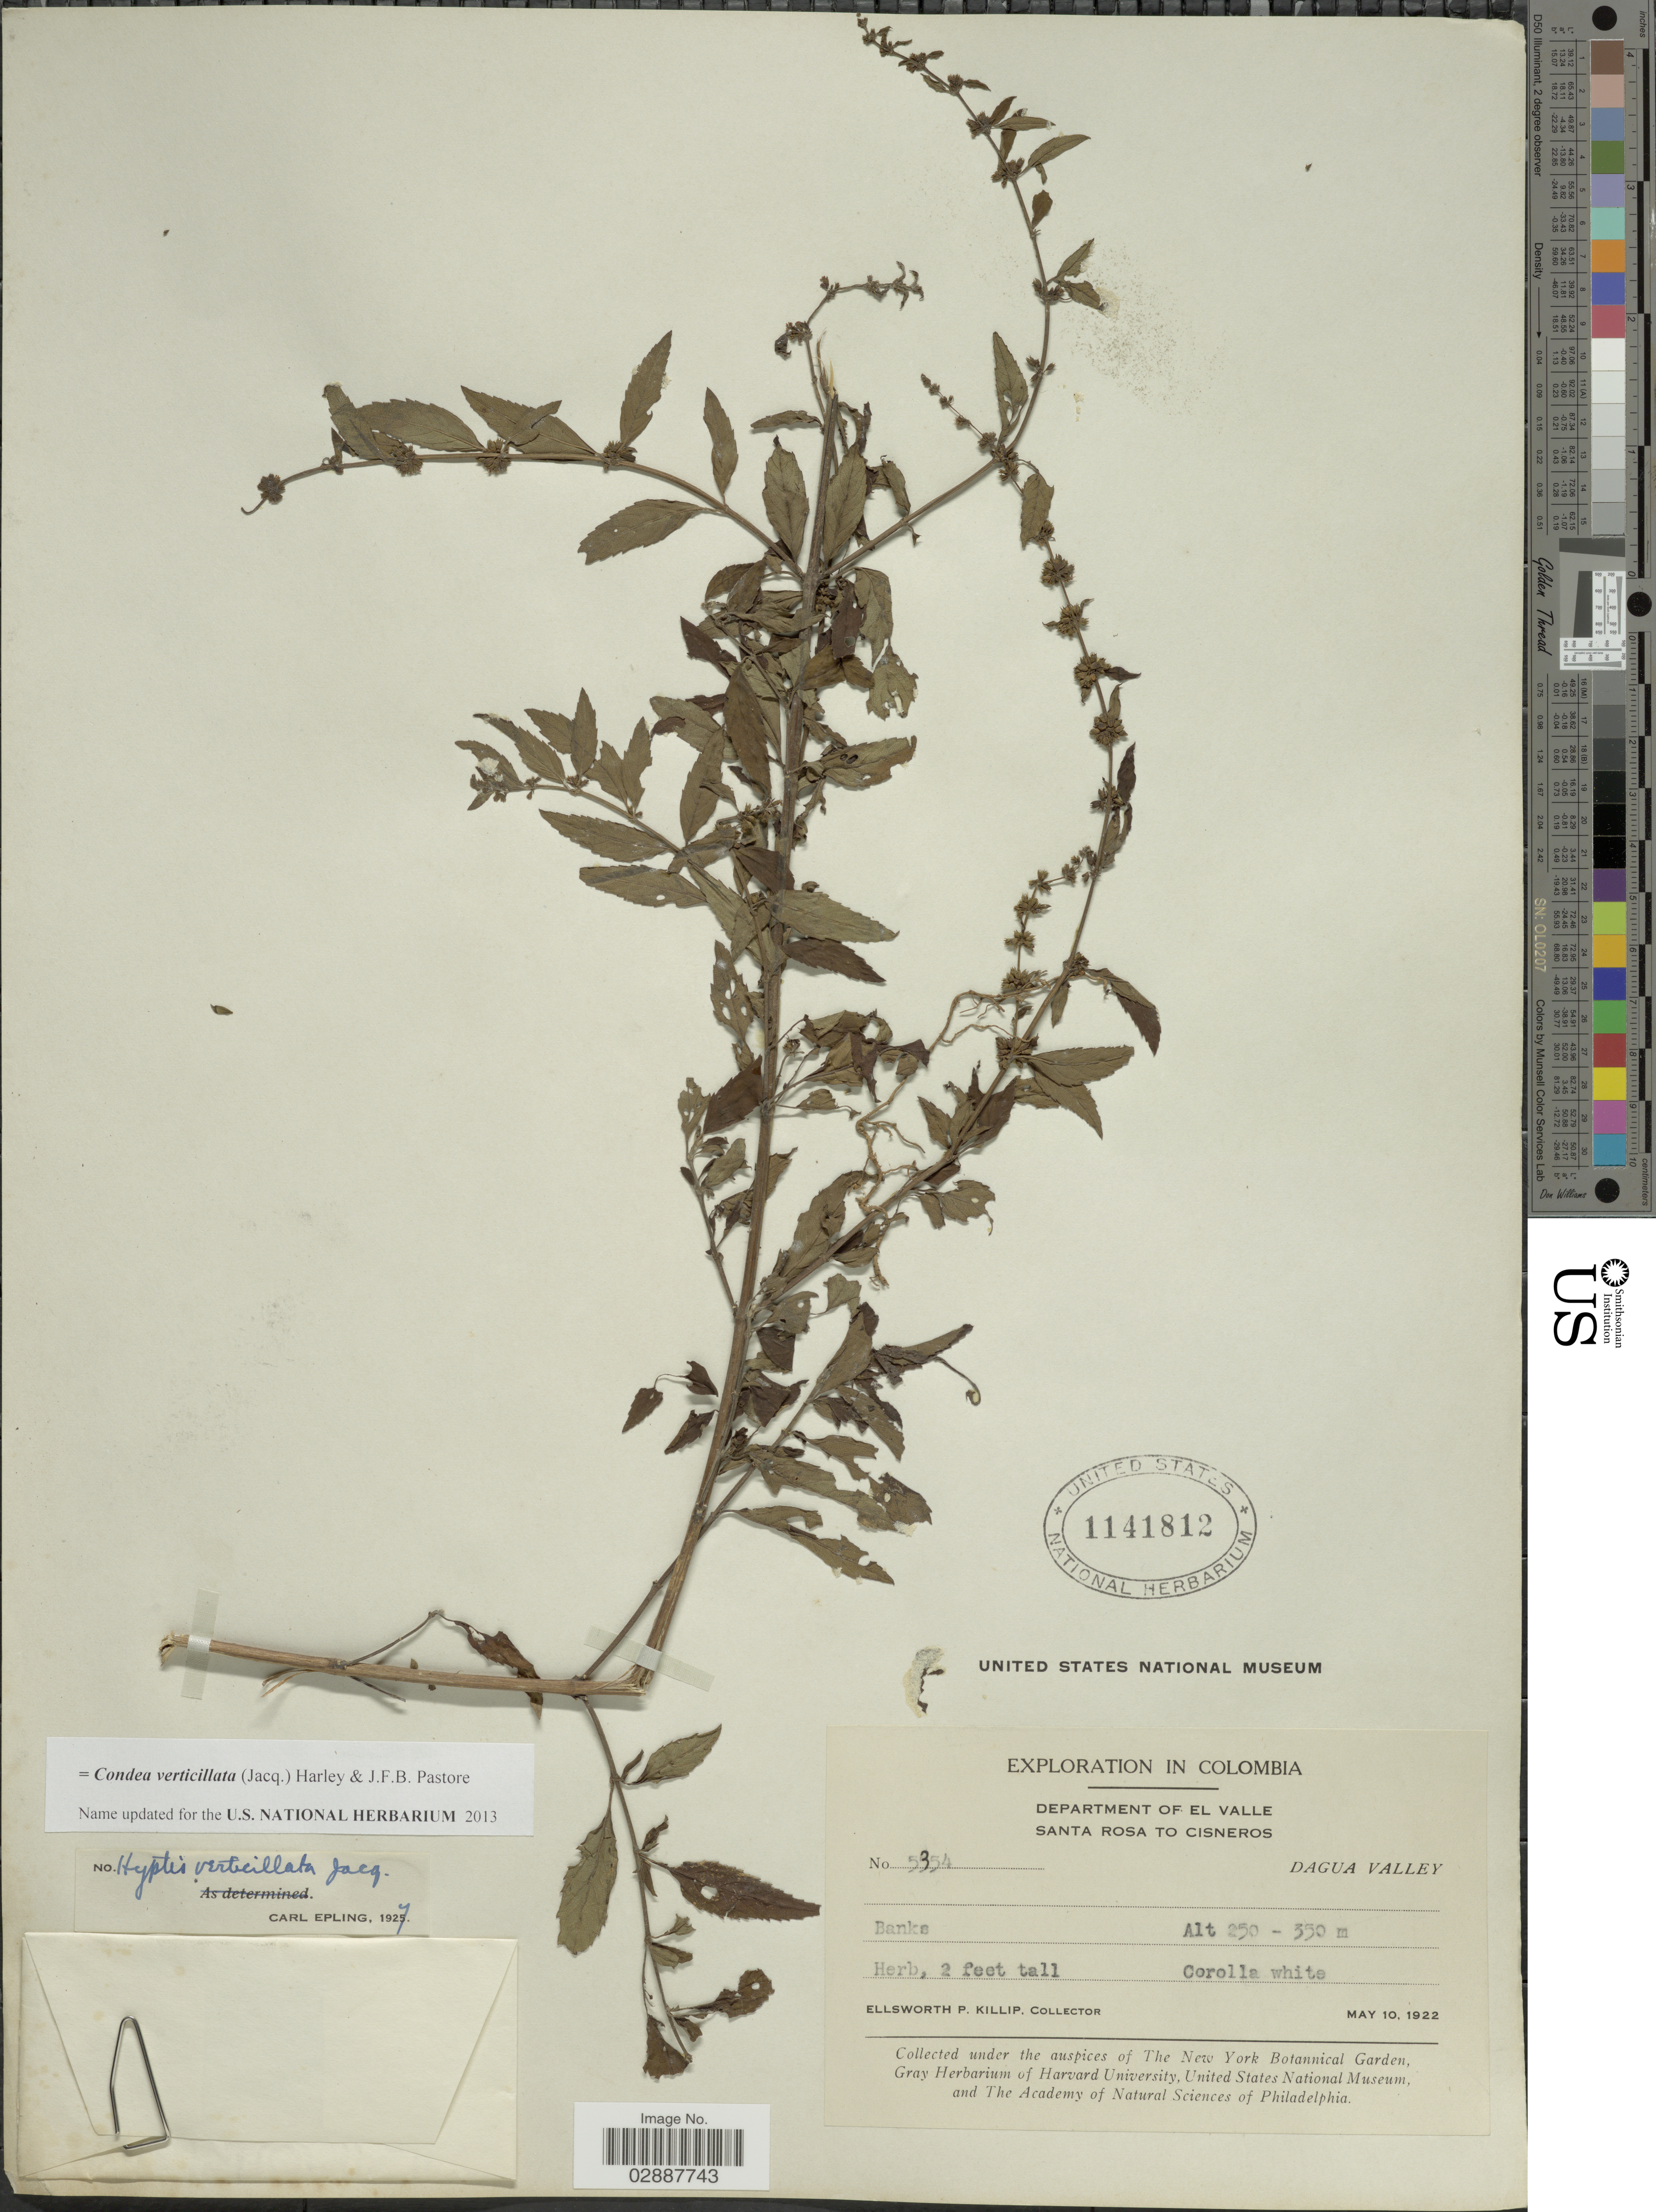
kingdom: Plantae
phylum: Tracheophyta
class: Magnoliopsida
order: Lamiales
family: Lamiaceae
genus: Condea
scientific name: Condea verticillata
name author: (Jacq.) Harley & J.F.B. Pastore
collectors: E. P. Killip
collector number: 5354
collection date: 1922-05-10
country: Colombia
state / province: Valle del Cauca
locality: Department of El Valle. Santa Rosa to Cisneros. Dagua Valley.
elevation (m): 250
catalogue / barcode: US 1141812